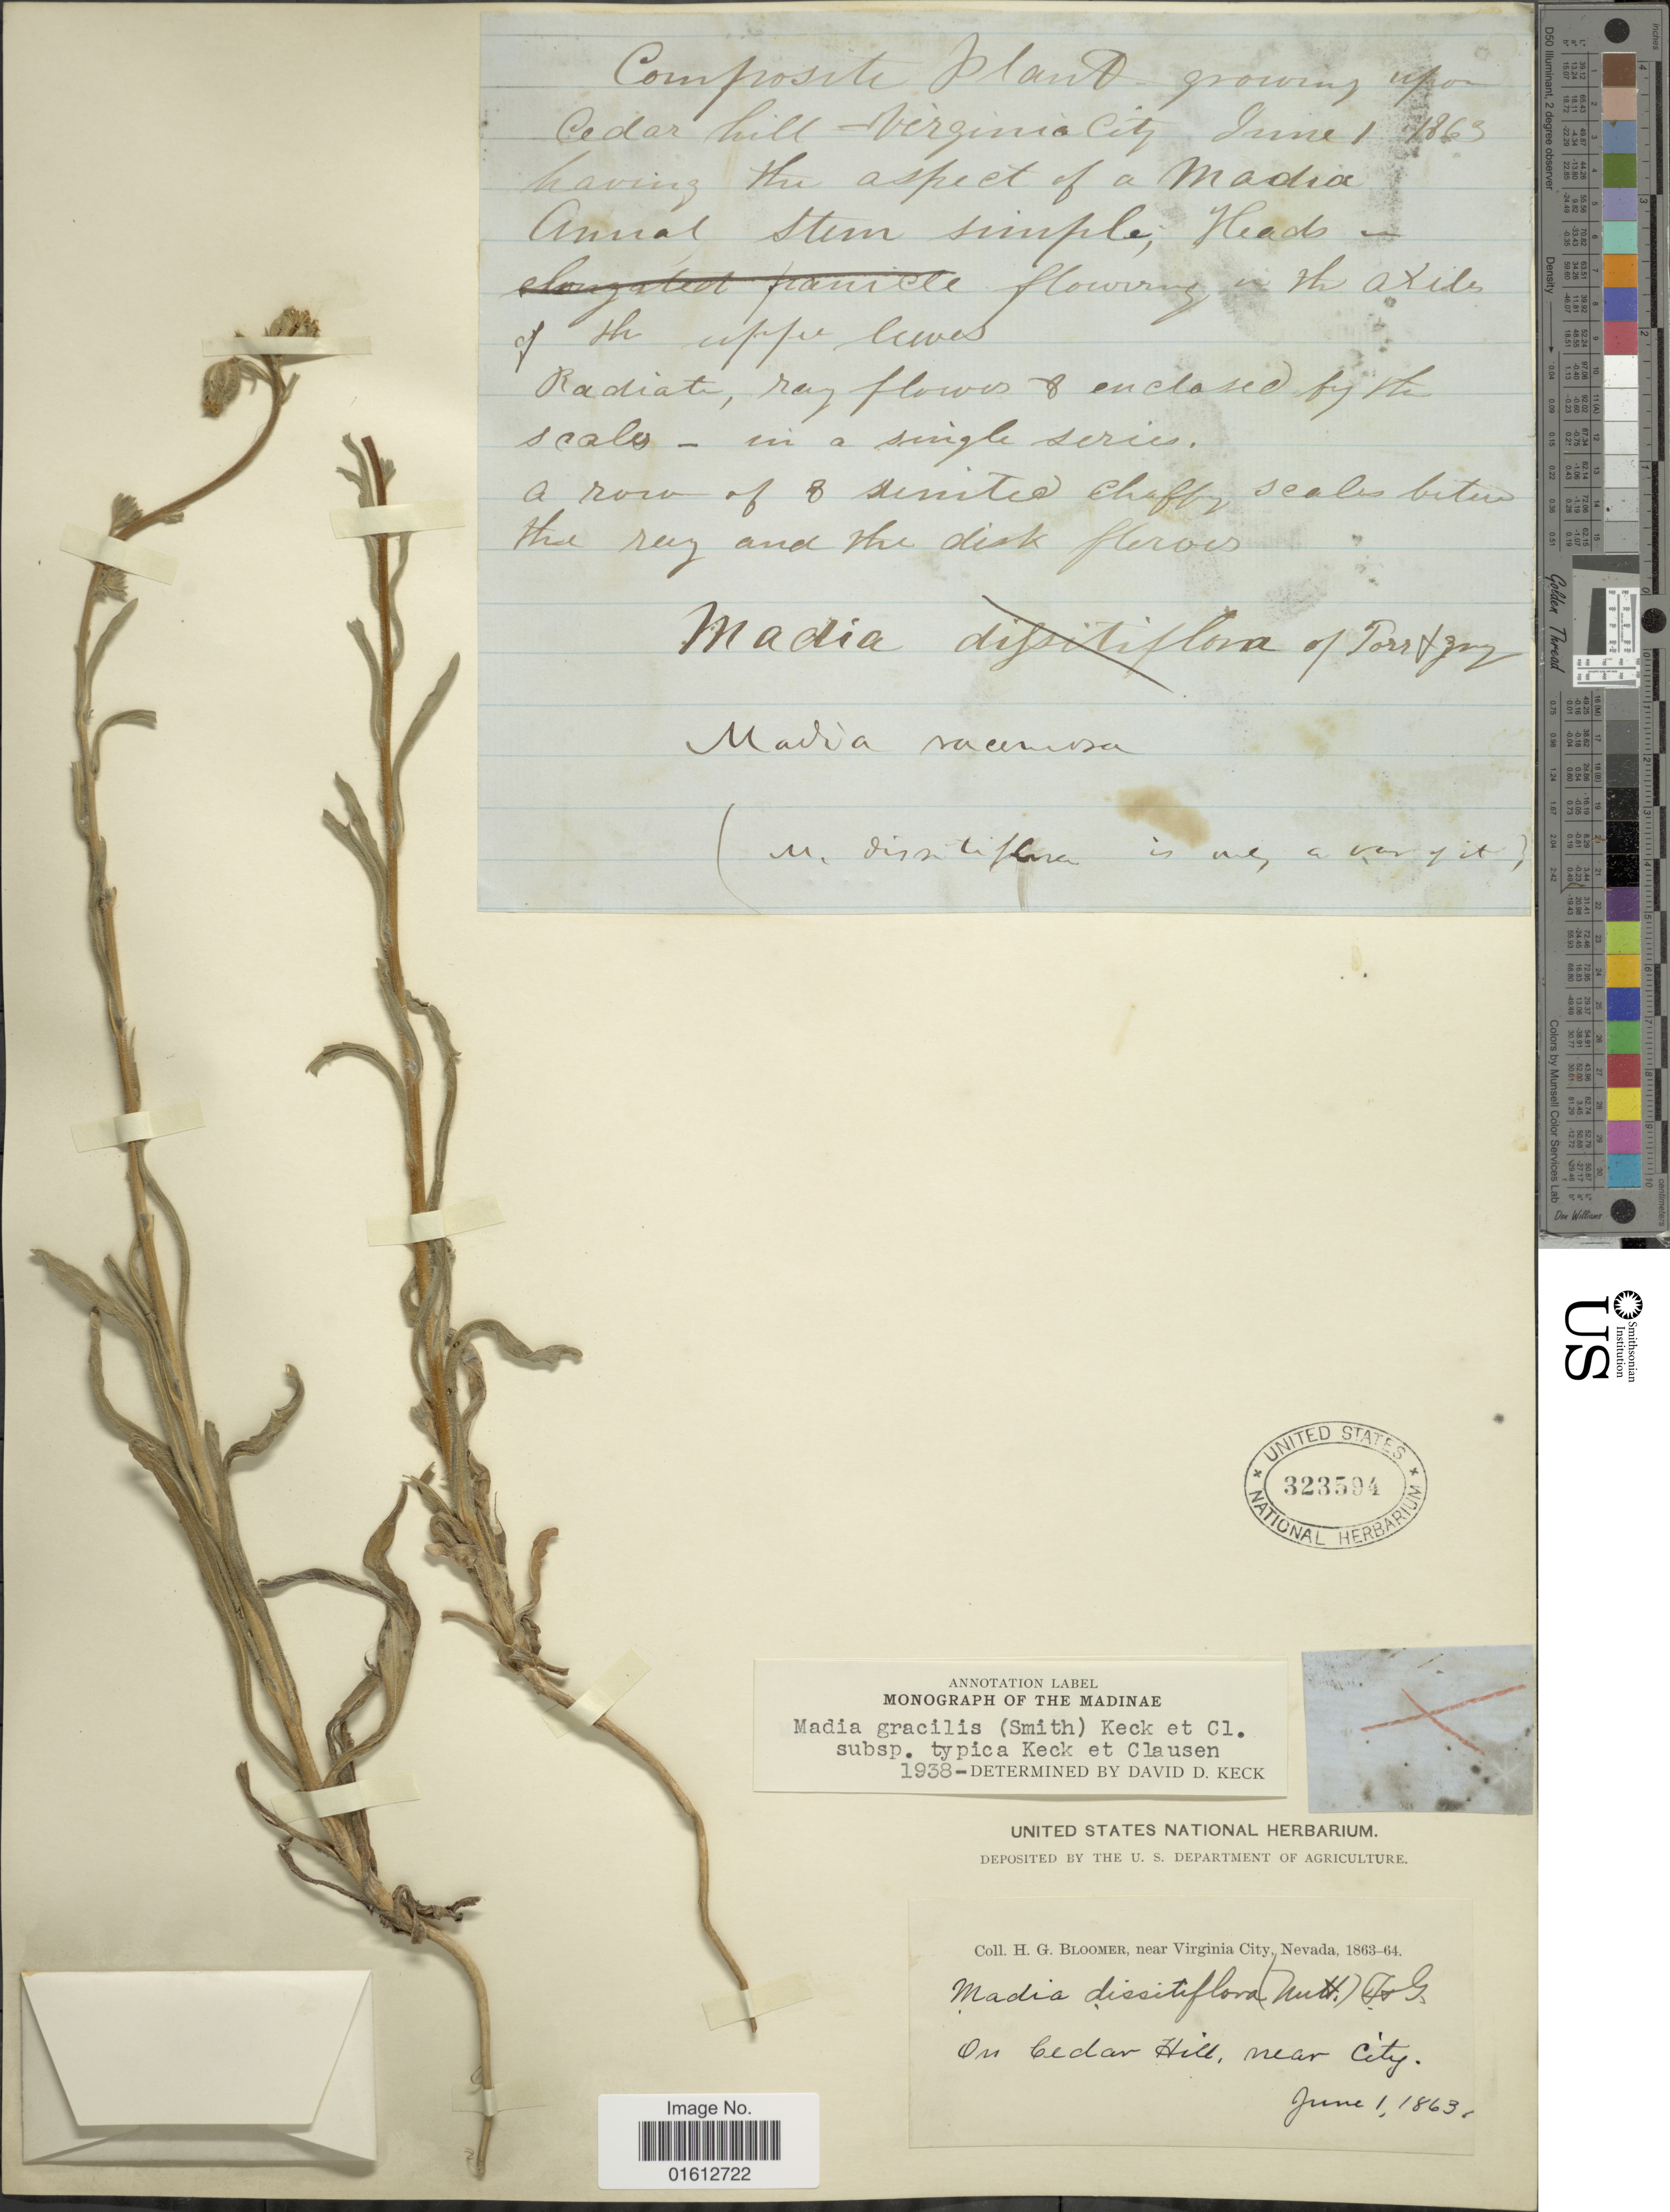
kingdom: Plantae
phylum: Tracheophyta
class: Magnoliopsida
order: Asterales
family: Asteraceae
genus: Madia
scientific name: Madia gracilis subsp. gracilis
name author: (Sm.) D.D. Keck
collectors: H. Bloomer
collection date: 1863-06-01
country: United States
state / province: Nevada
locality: Near Virginia City. On Cedar Hill, near City.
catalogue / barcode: US 323594